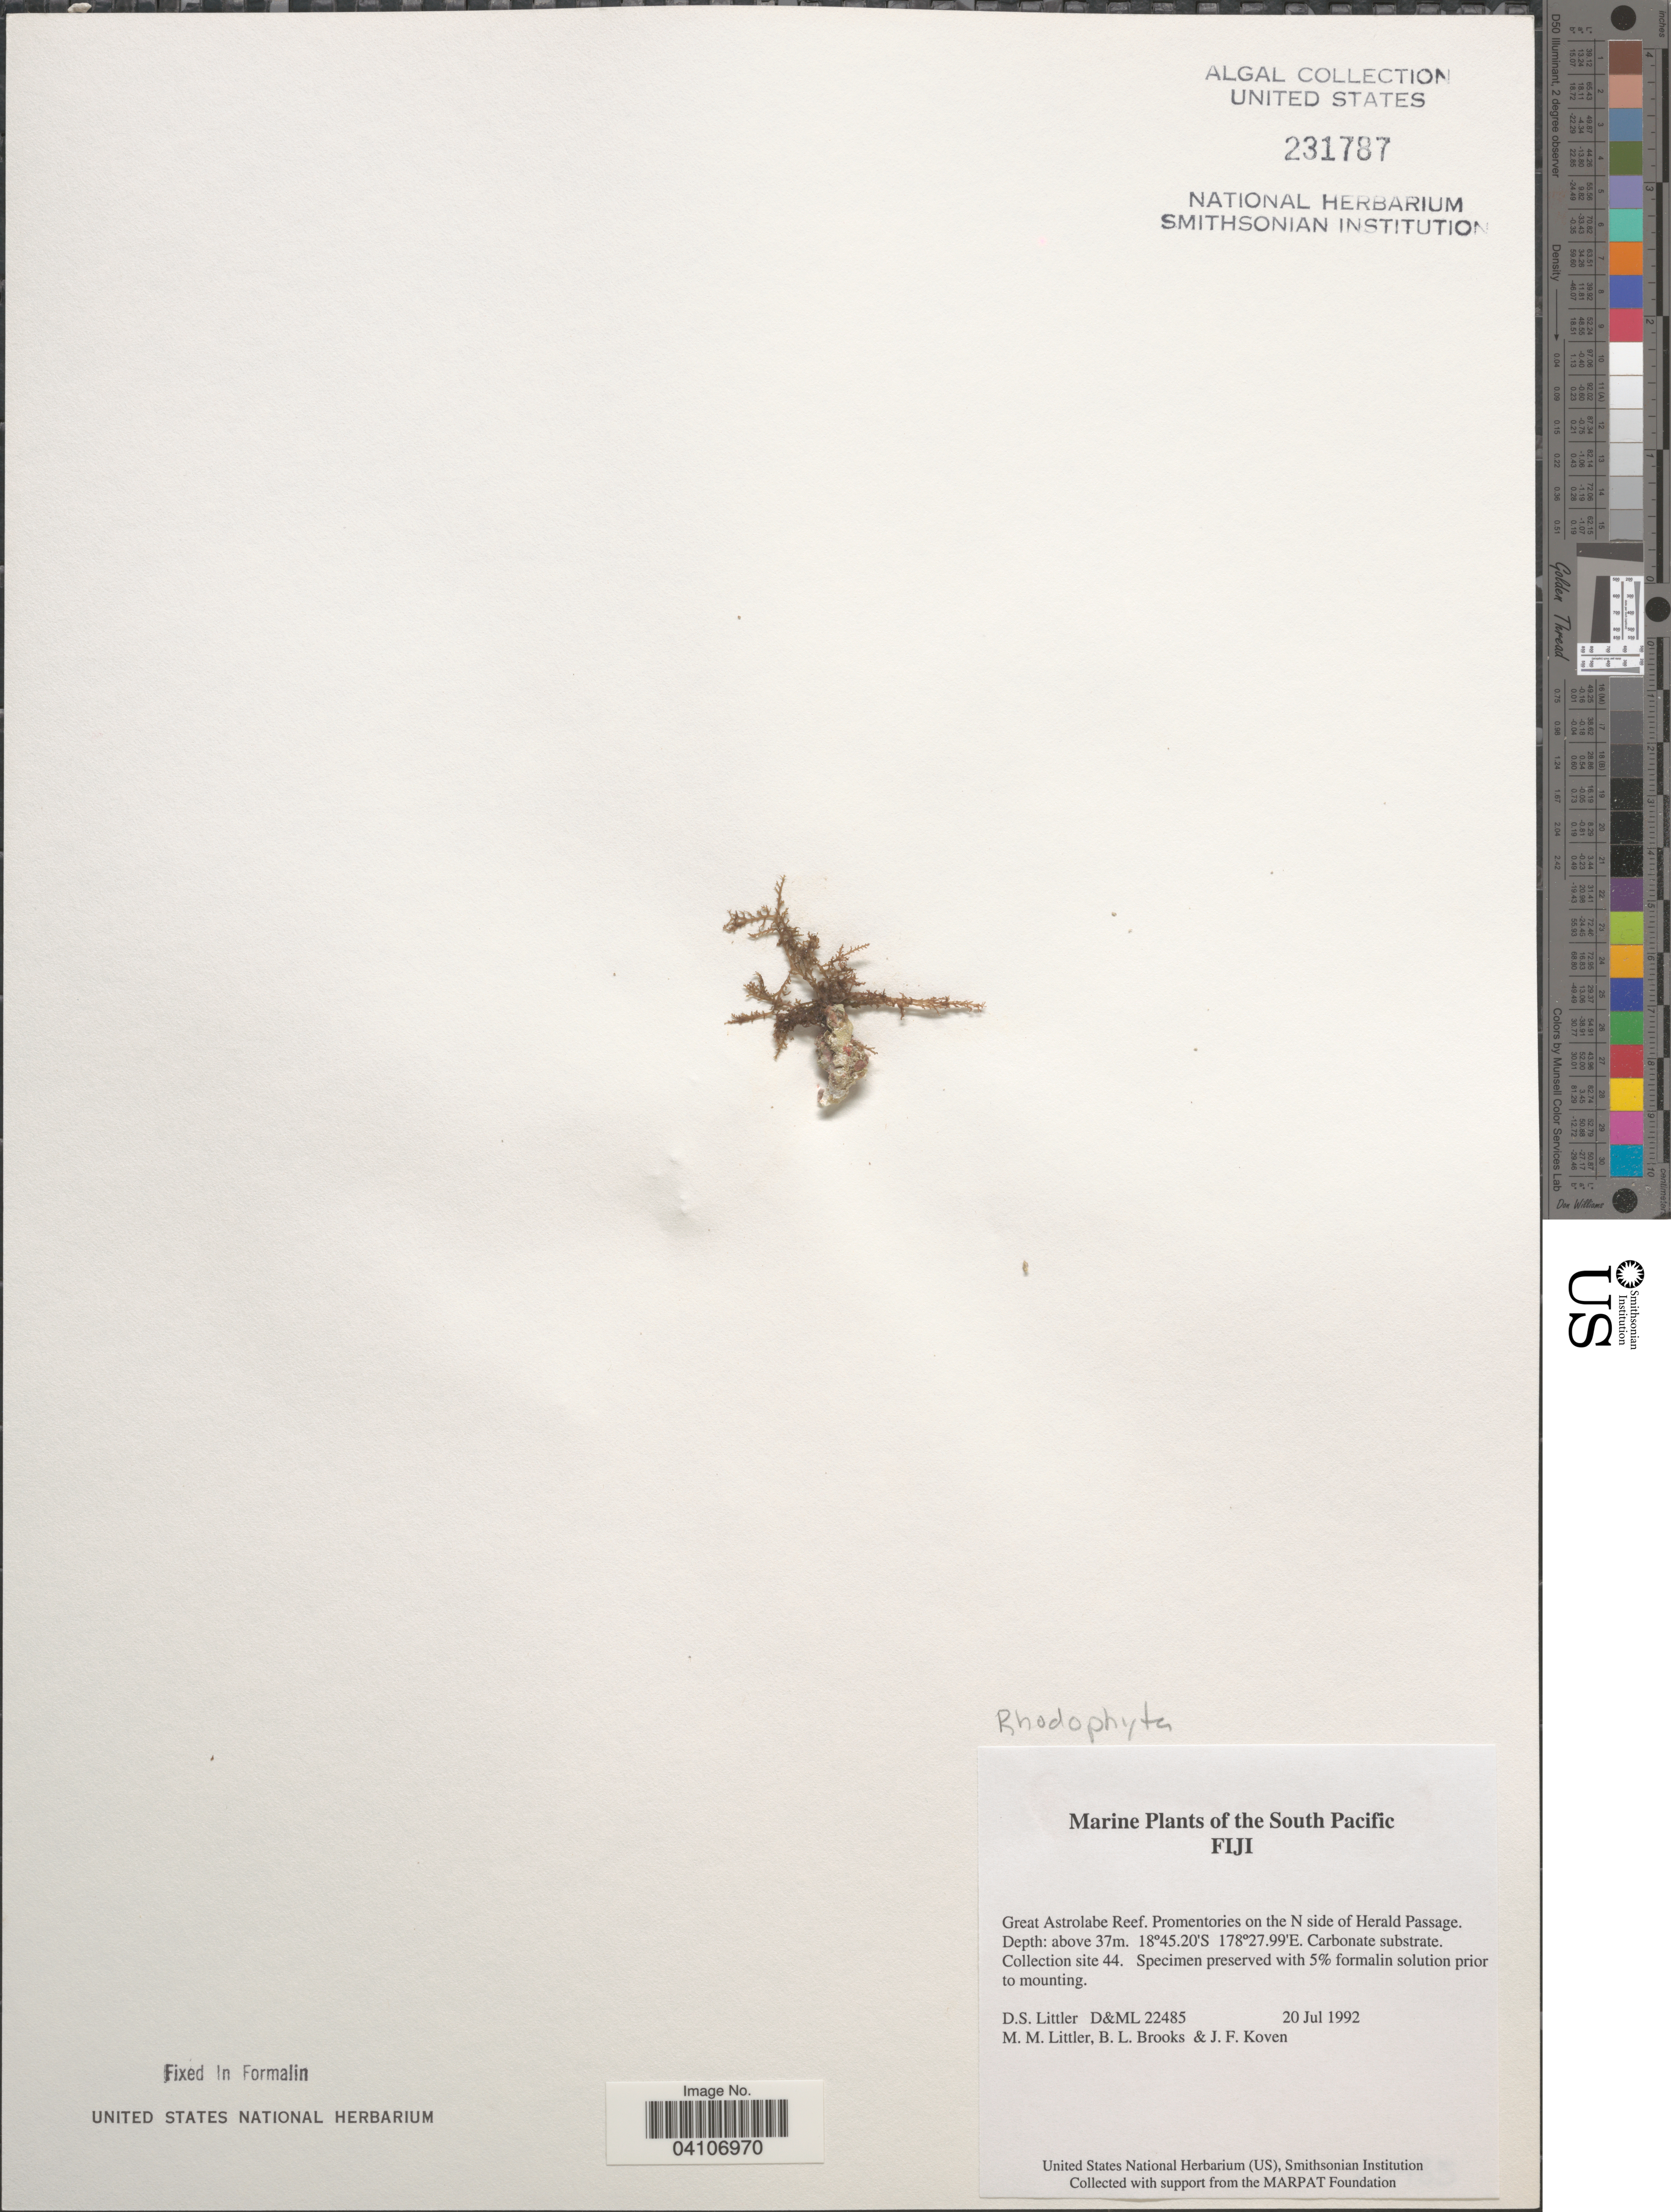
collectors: D. S. Littler, B. Brooks & J. Koven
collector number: D&ML22485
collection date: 1992-07-20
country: Fiji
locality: Great Astrolabe Reef. Promentories on the N side of Herald Passage. Collection site 44.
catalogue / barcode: US 231787